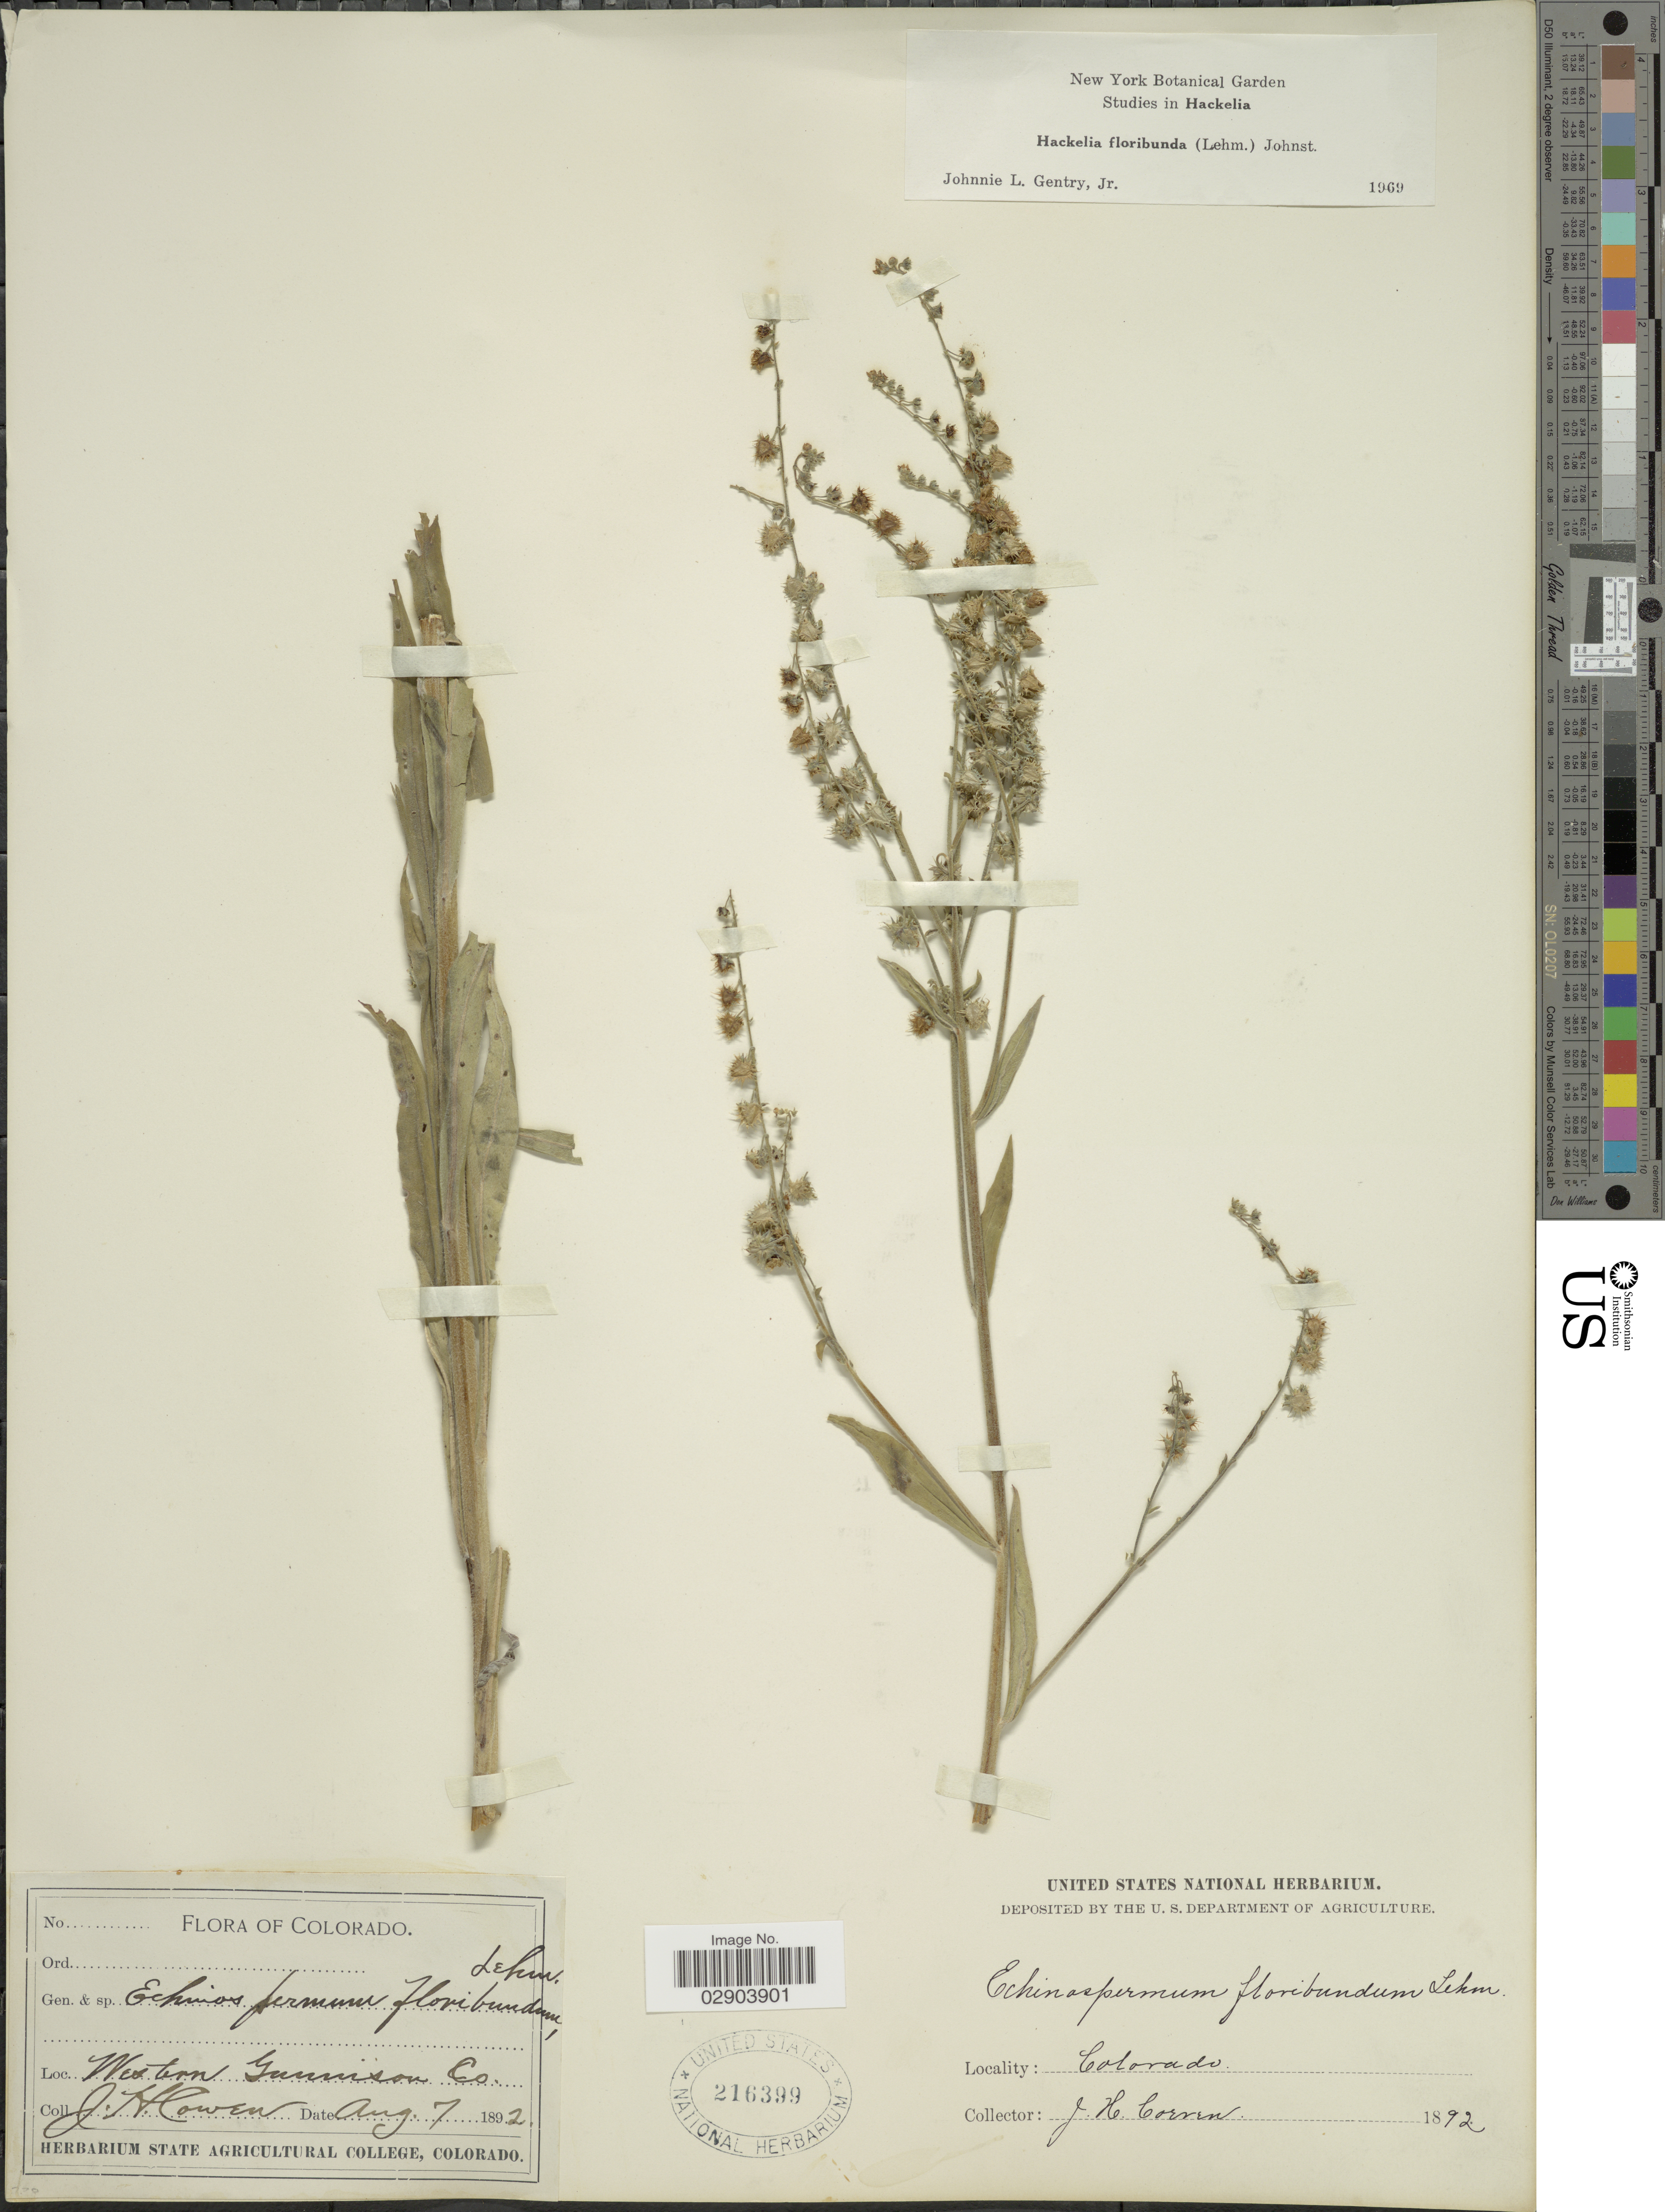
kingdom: Plantae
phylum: Tracheophyta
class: Magnoliopsida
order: Boraginales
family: Boraginaceae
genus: Hackelia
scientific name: Hackelia floribunda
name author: (Lehm.) I.M. Johnst.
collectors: J. H. Cowen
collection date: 1892-08-07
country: United States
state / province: Colorado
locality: Western Gunnison Co.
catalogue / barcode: US 216399